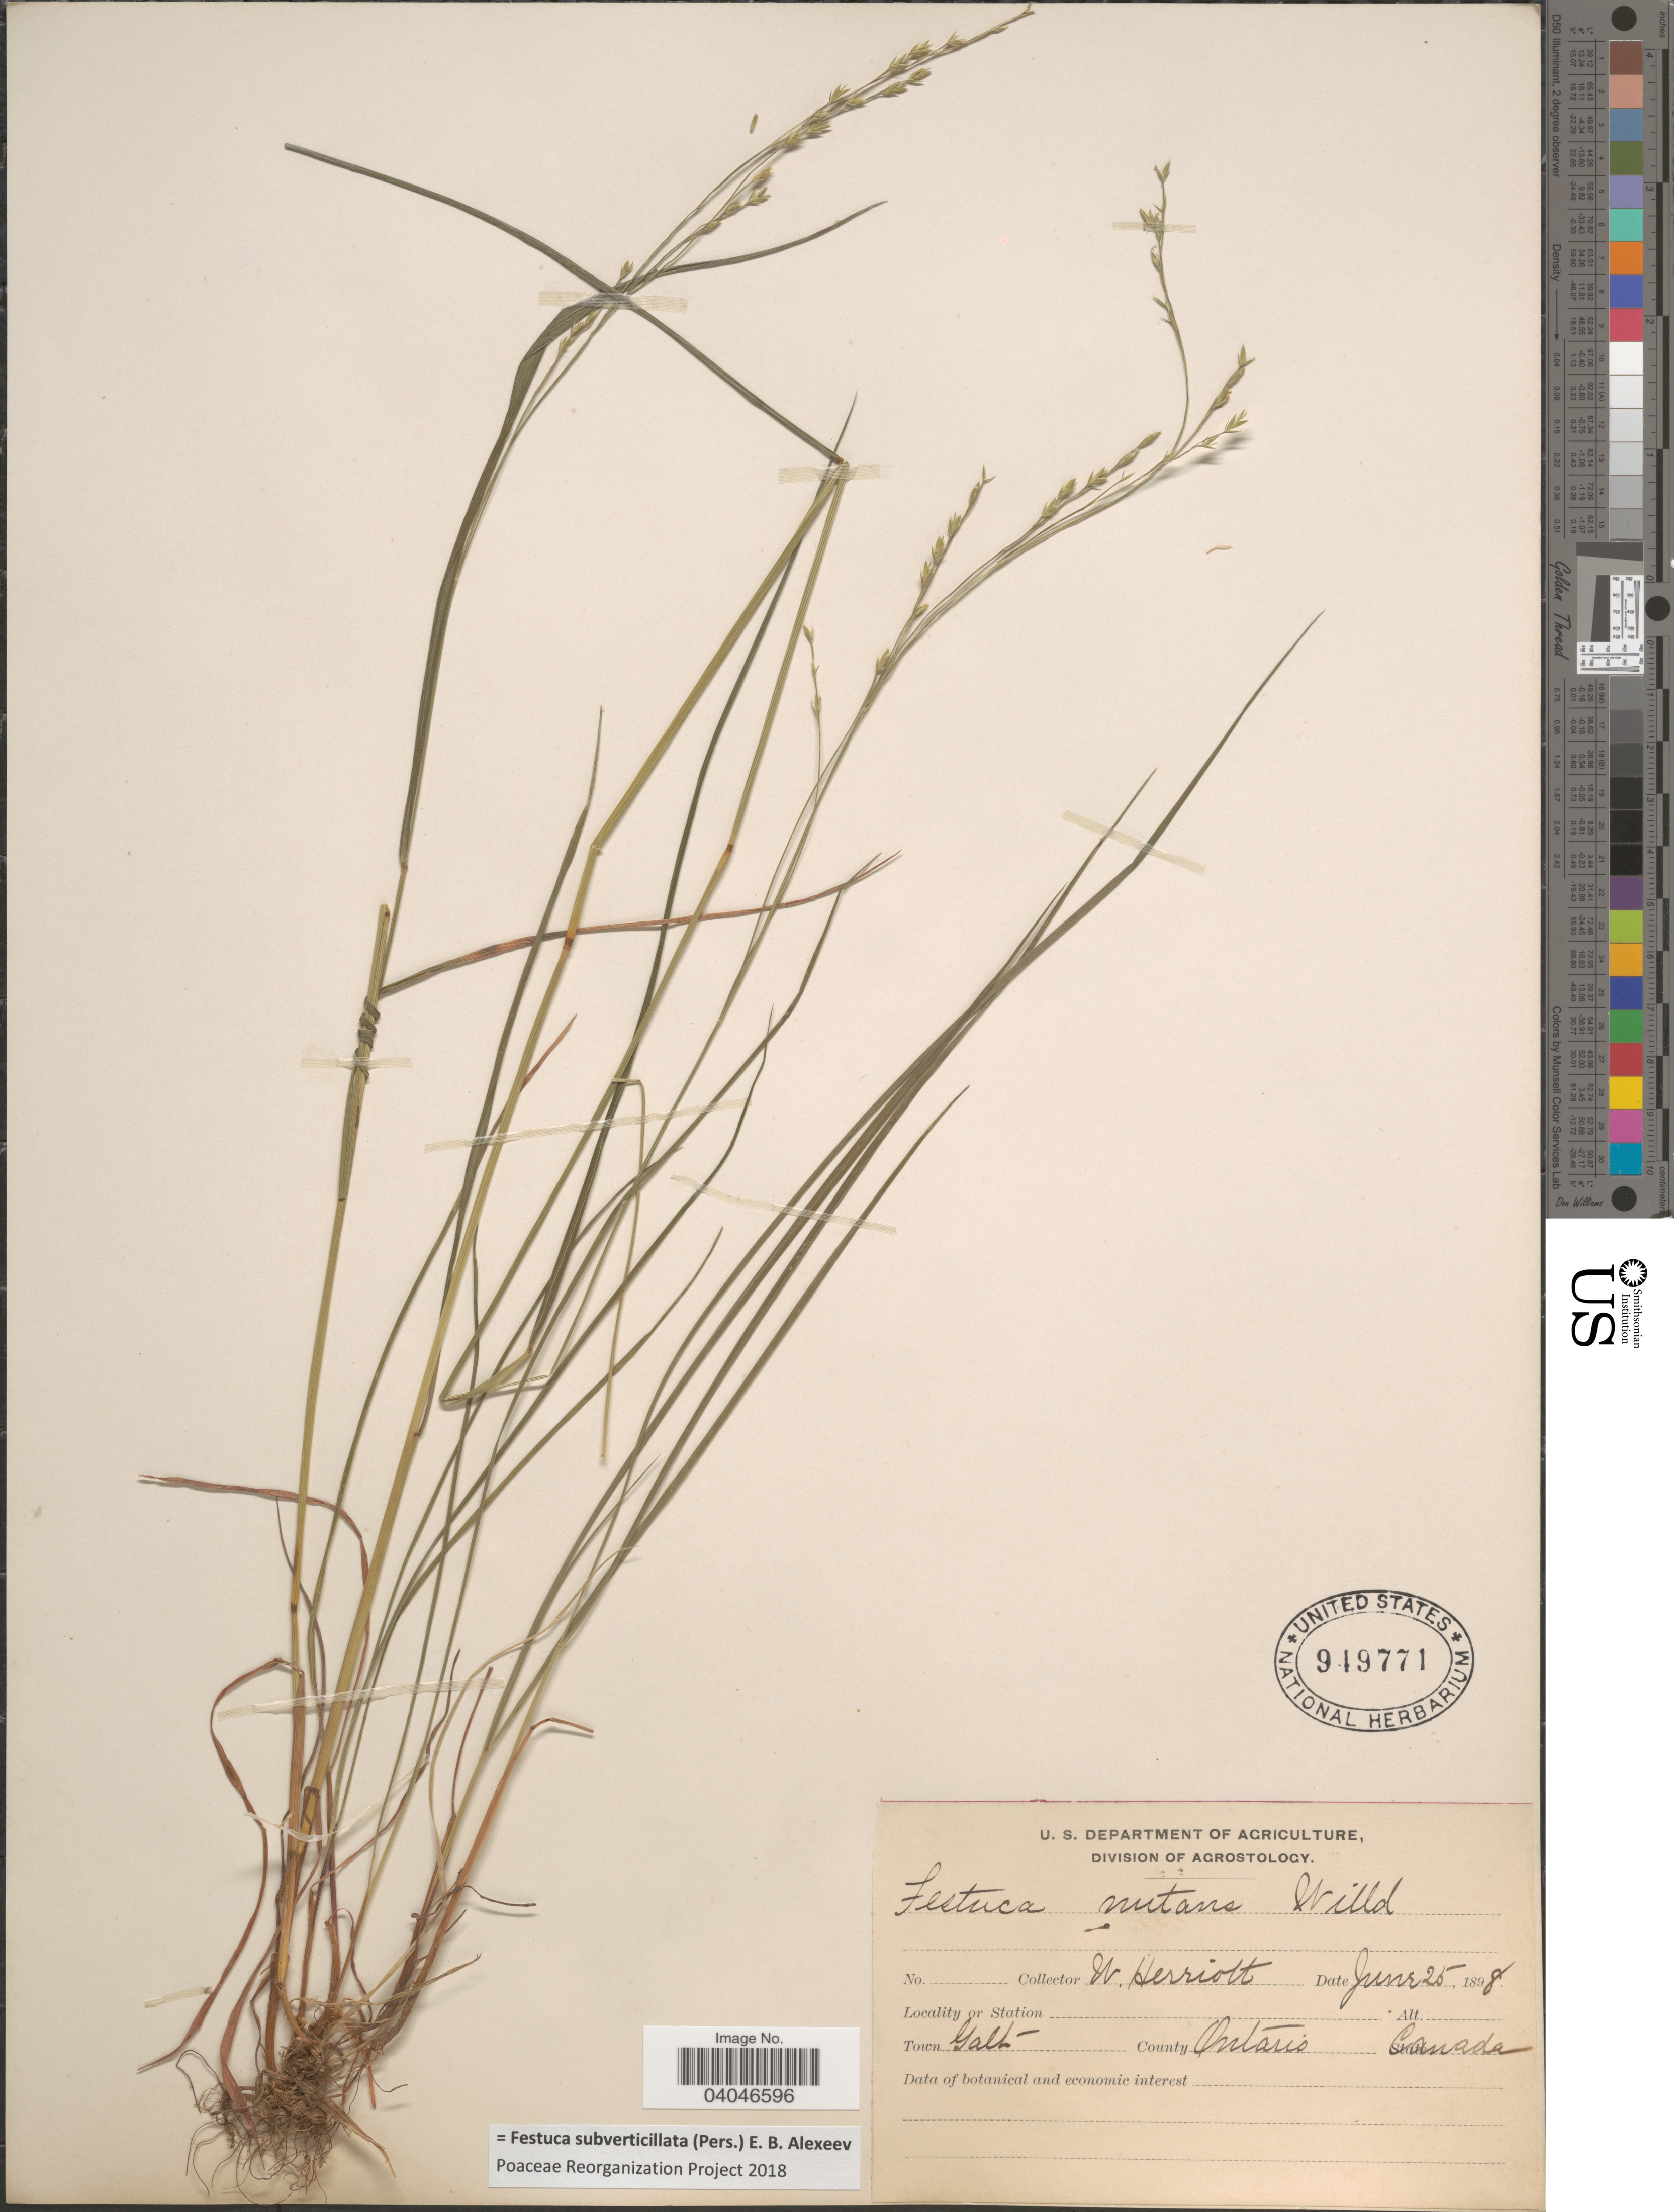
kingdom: Plantae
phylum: Tracheophyta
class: Liliopsida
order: Poales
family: Poaceae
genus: Festuca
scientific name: Festuca subverticillata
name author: (Pers.) E.B. Alexeev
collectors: W. Herriot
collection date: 1898-06-25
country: Canada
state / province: Ontario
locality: Town Galt. County Ontario.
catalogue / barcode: US 949771